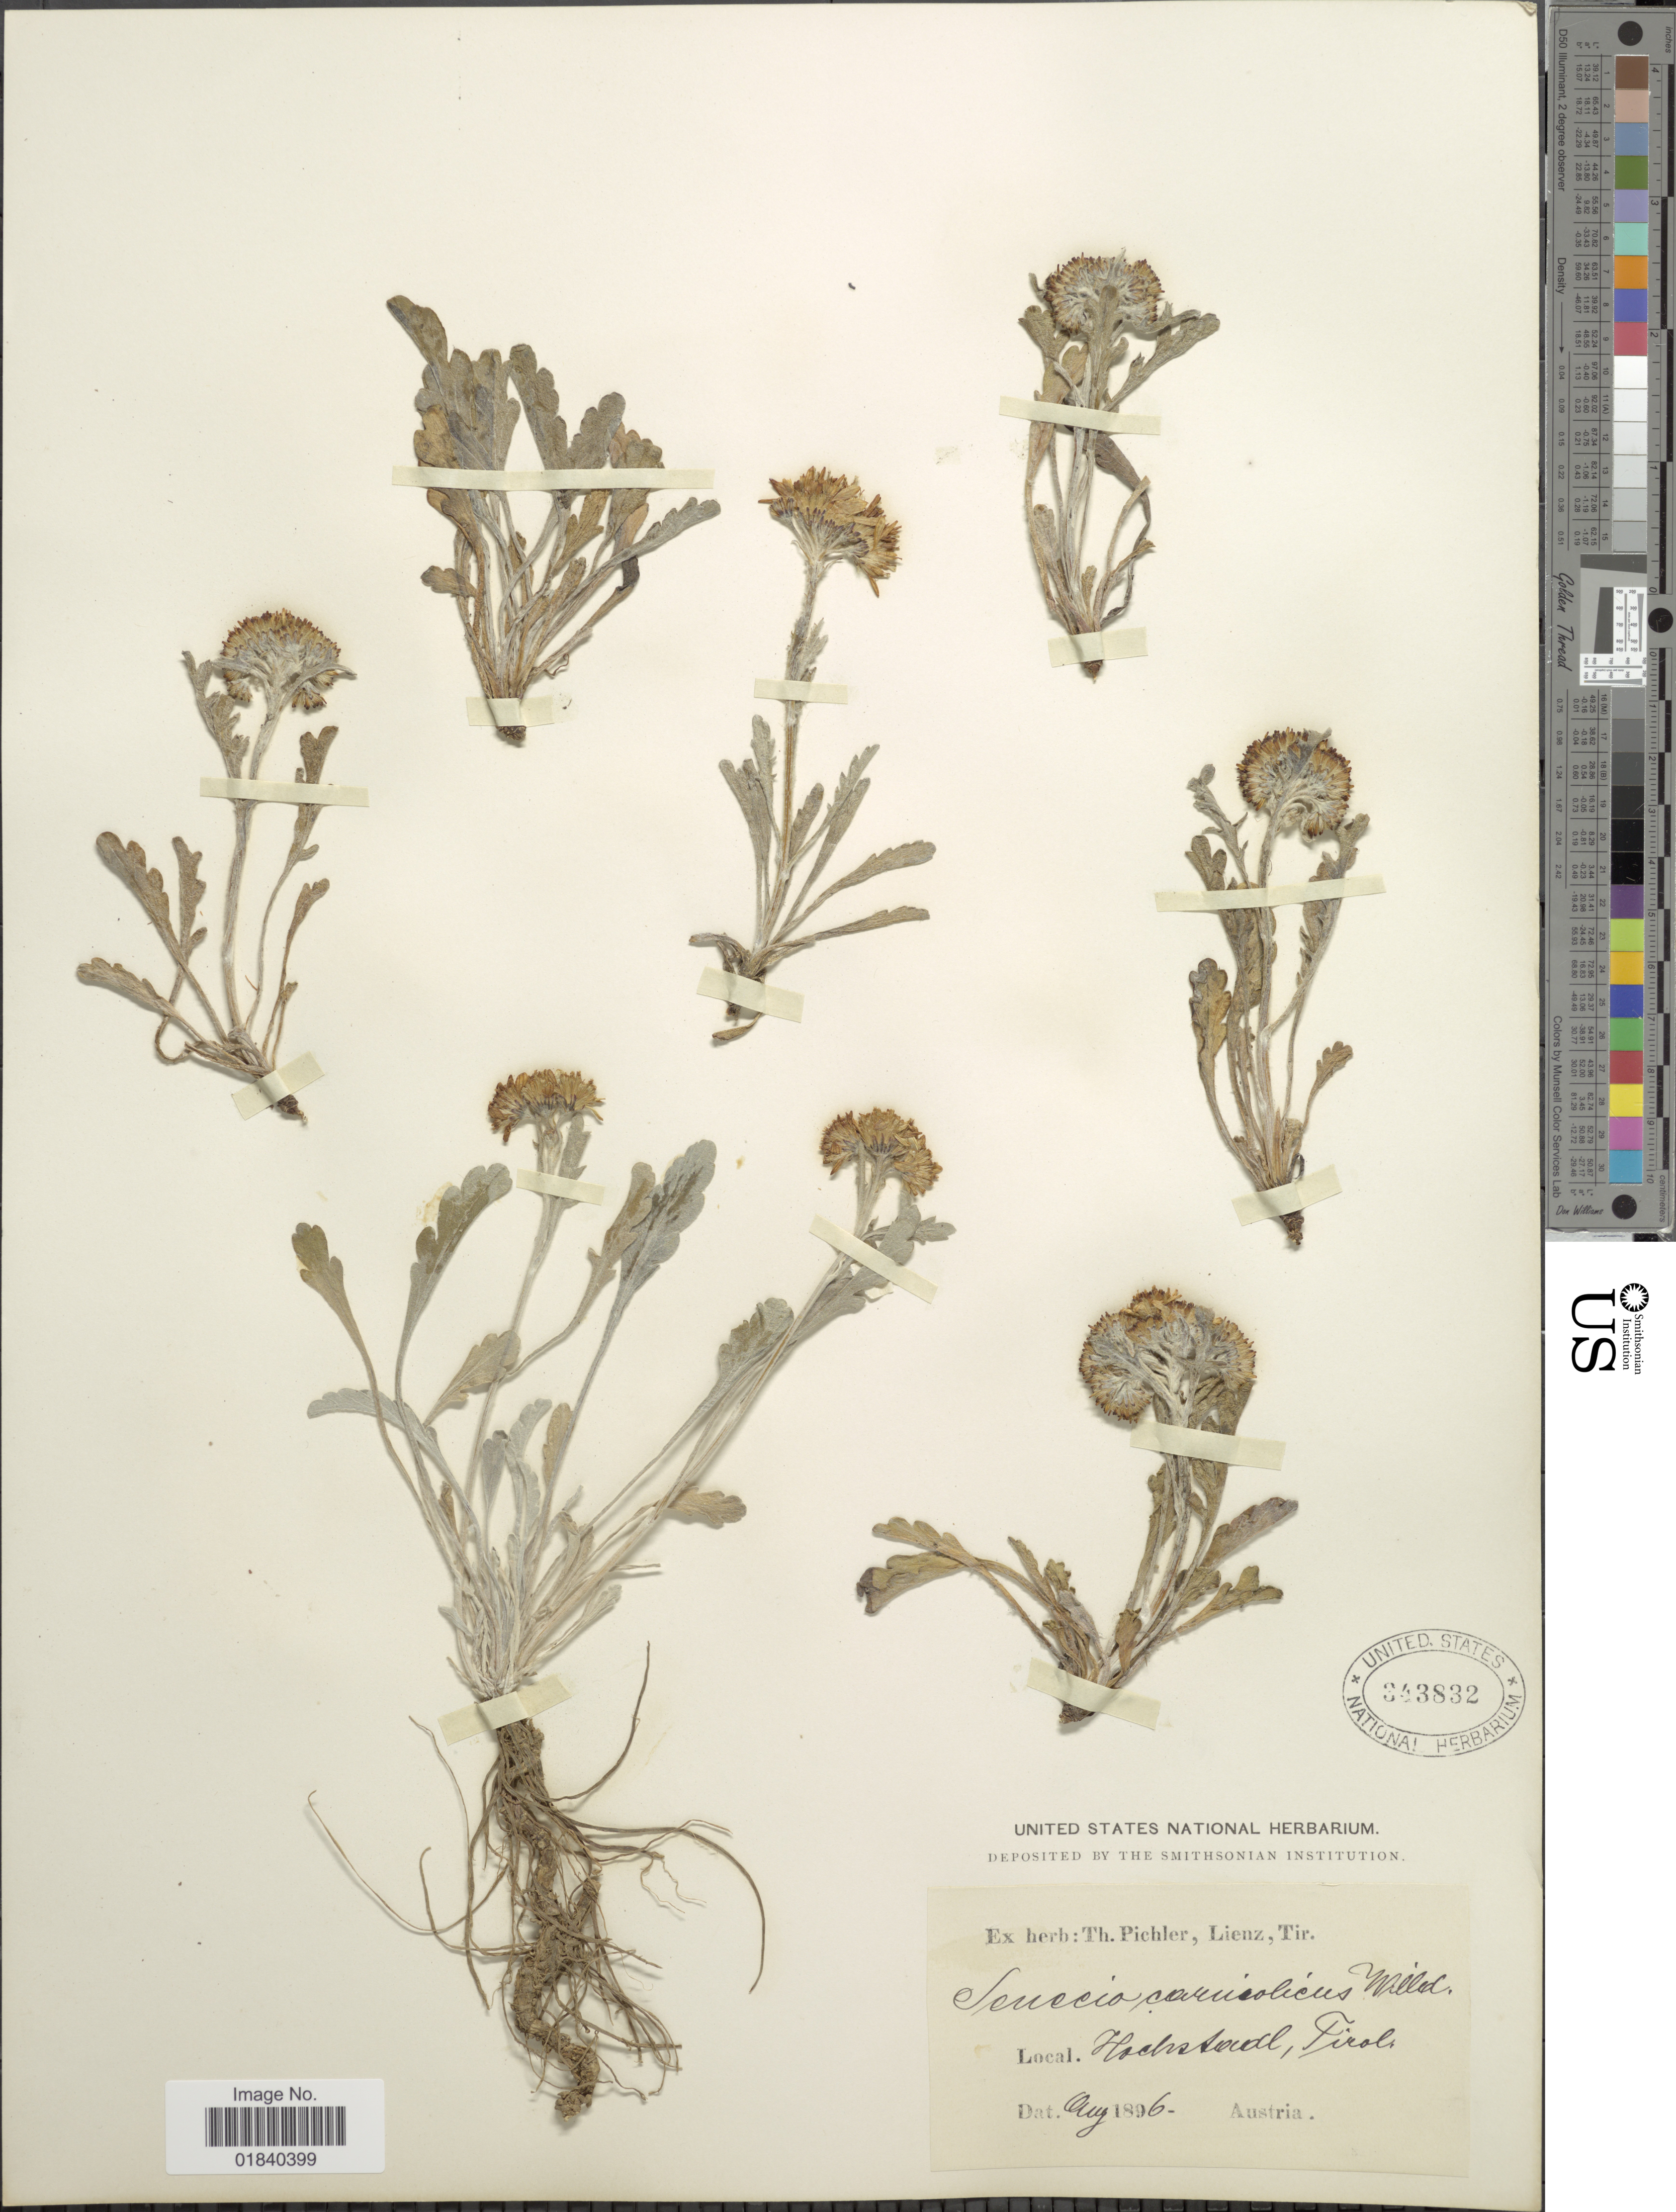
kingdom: Plantae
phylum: Tracheophyta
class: Magnoliopsida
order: Asterales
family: Asteraceae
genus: Jacobaea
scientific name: Jacobaea incana subsp. carniolica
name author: (Willd.) B. Nord. & Greuter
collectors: ex herb. T. Pichler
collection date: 1896-08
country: Austria / Italy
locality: Hochstadt, Tirol.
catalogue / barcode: US 343832